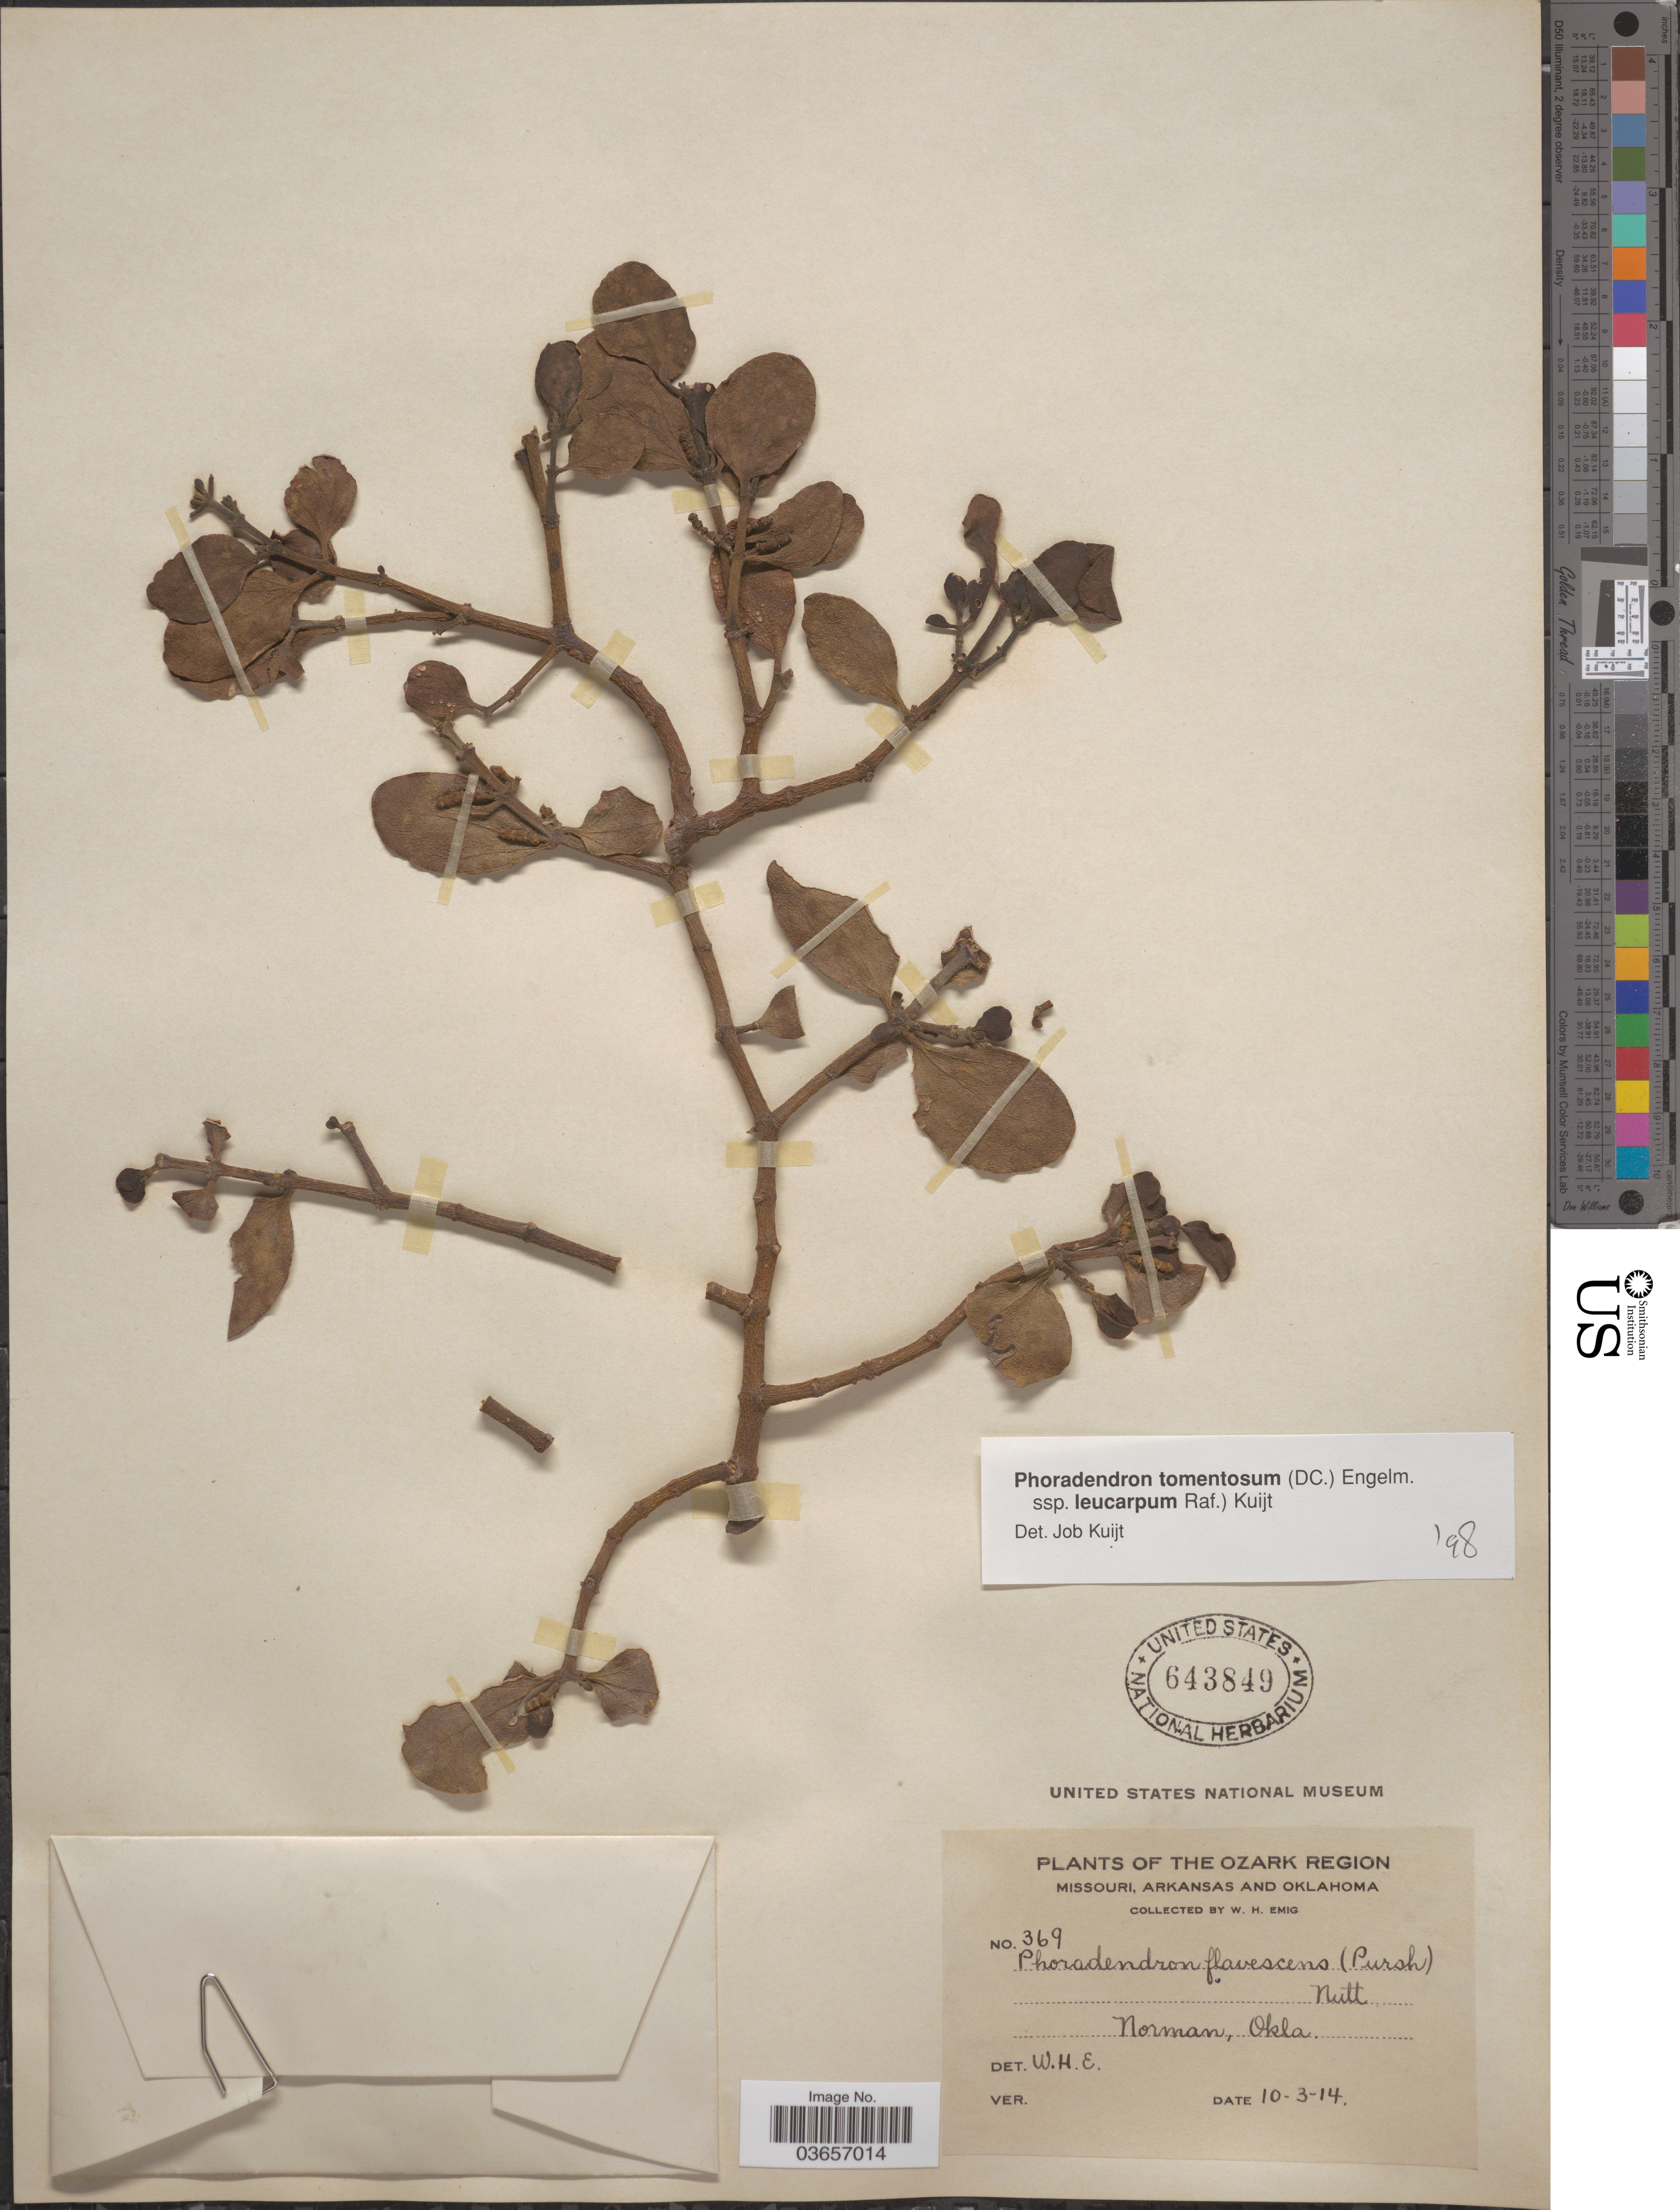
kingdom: Plantae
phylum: Tracheophyta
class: Magnoliopsida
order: Santalales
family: Viscaceae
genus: Phoradendron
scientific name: Phoradendron tomentosum subsp. leucarpum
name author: DC.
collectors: W. H. Emig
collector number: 369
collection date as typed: Transcribed d/m/y: 3/10/14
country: United States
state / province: Oklahoma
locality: Ozark Region. Norman.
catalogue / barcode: US 643849